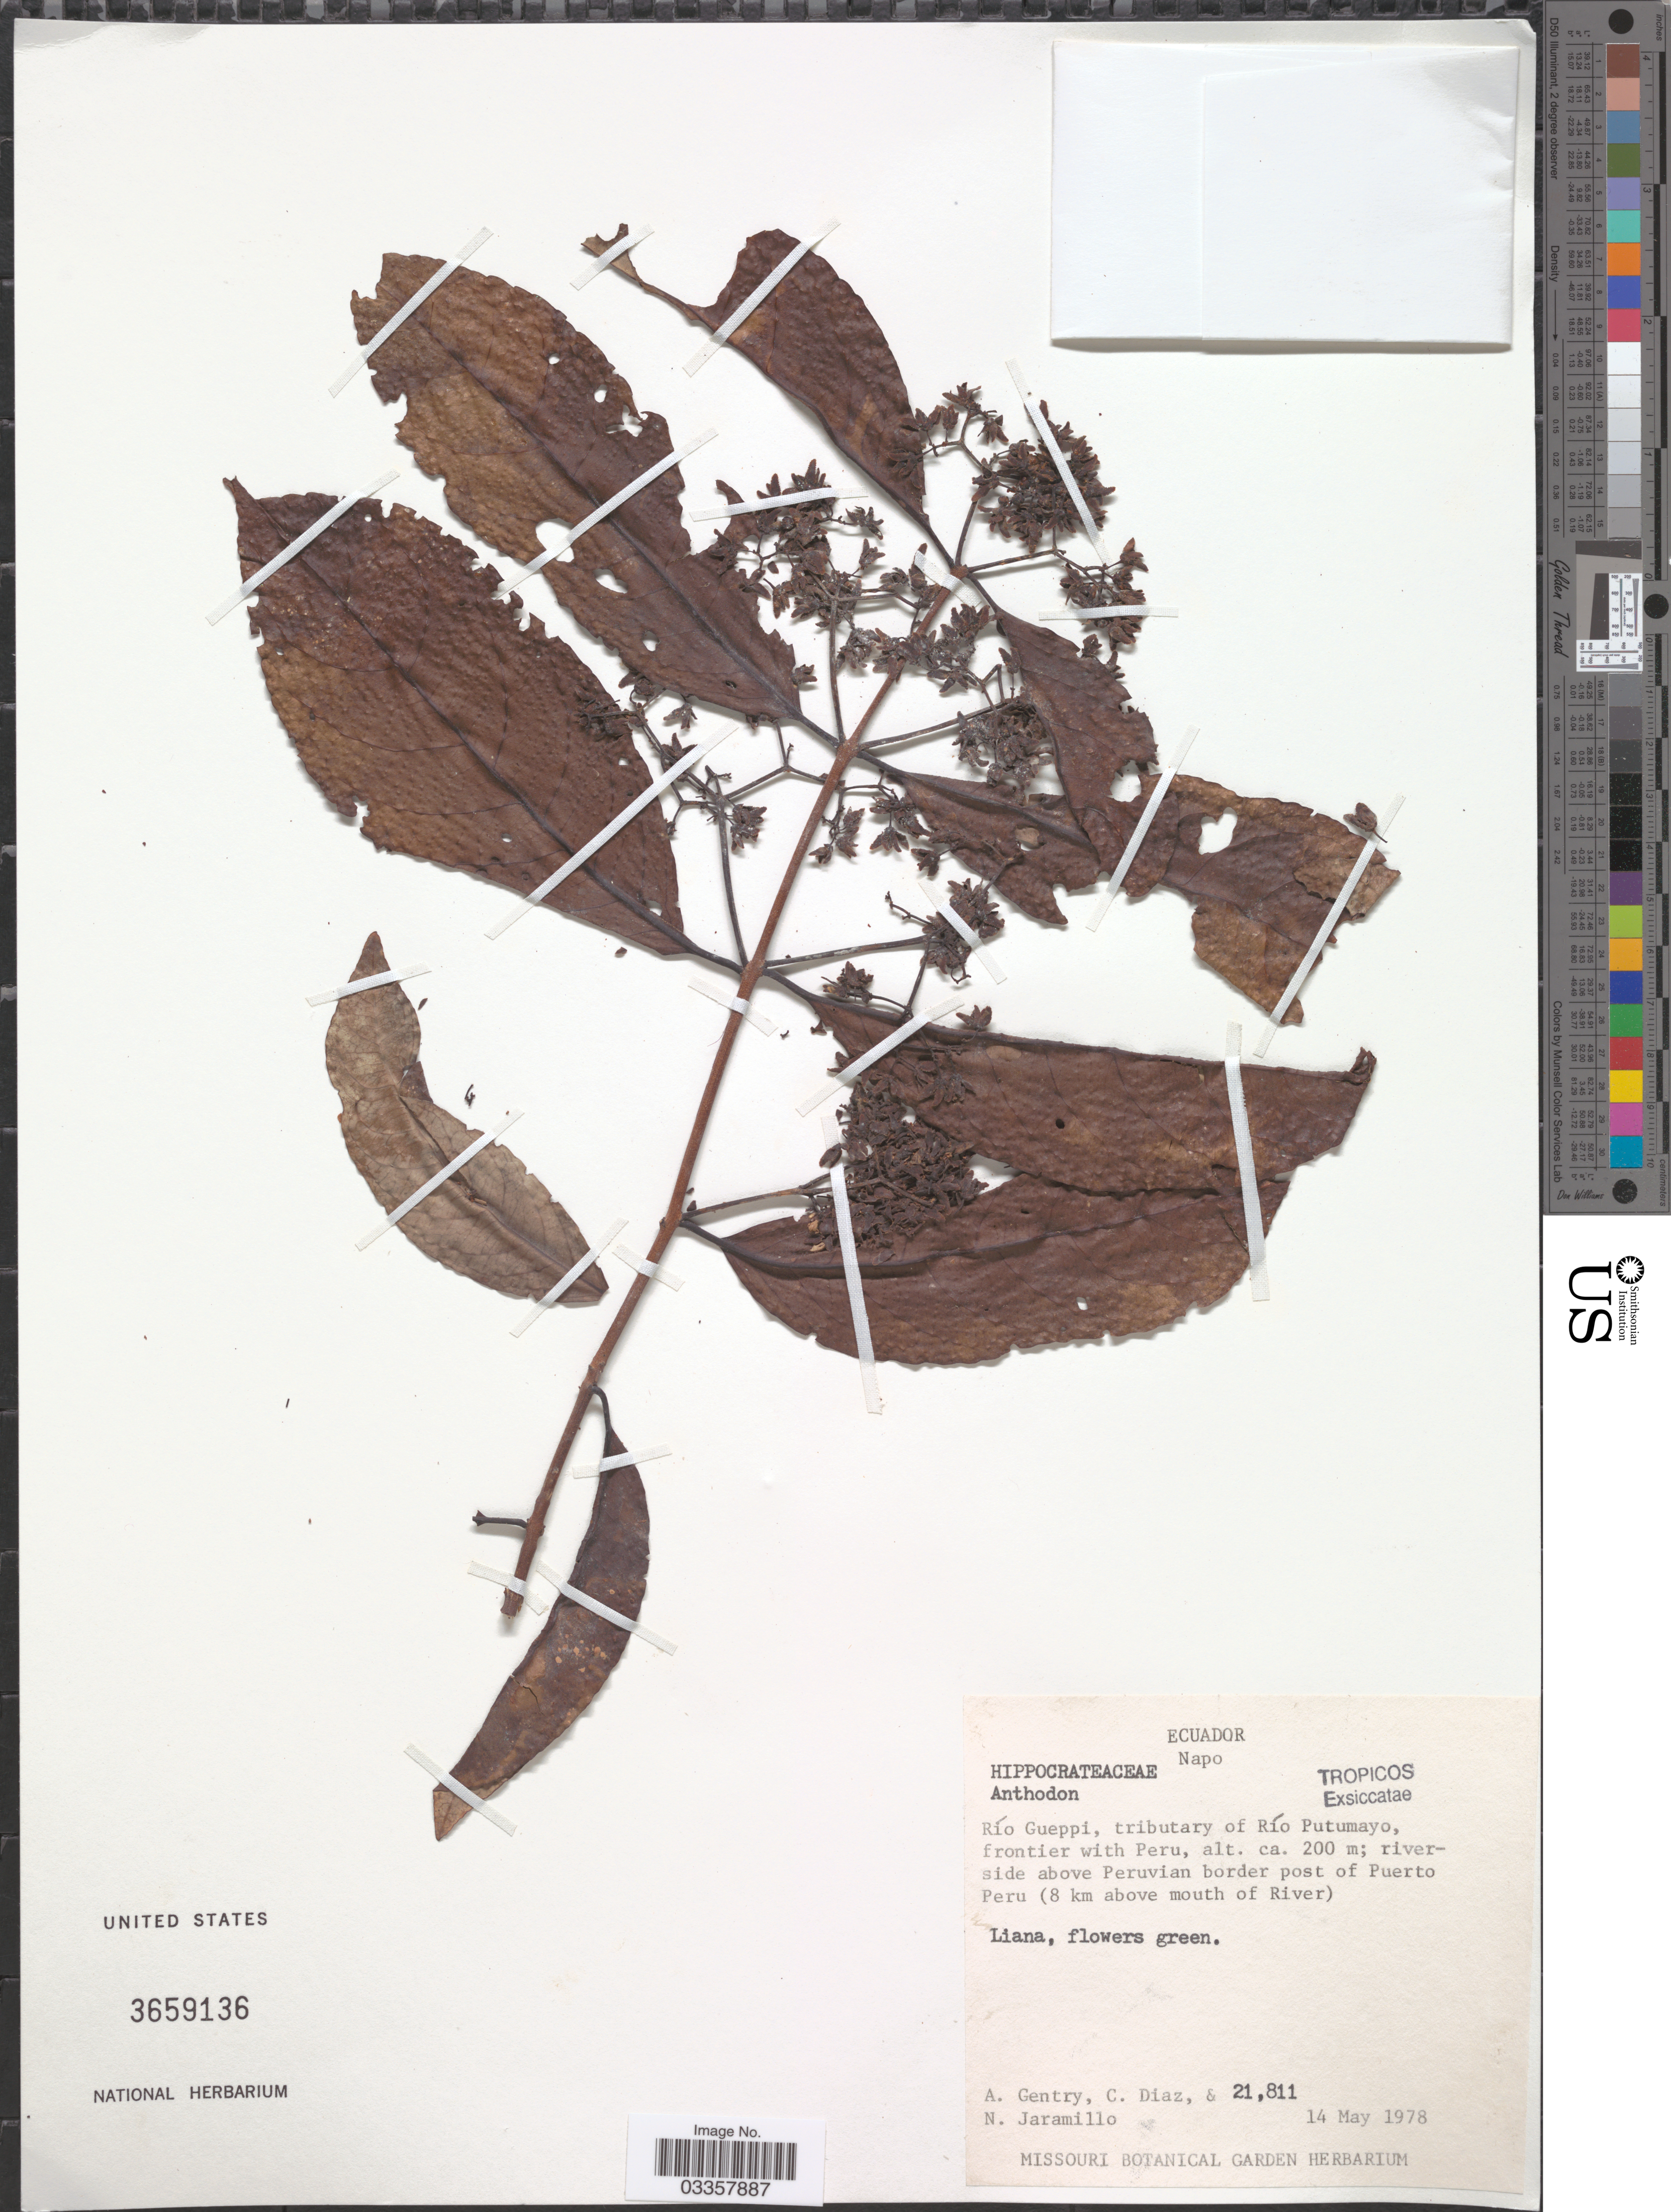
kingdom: Plantae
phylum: Tracheophyta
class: Magnoliopsida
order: Celastrales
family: Celastraceae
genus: Anthodon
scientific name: Anthodon decussatum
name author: Ruiz & Pav.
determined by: Strong, Mark T., (BOT), Smithsonian Institution - National Museum of Natural History (UNITED STATES)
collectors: A. H. Gentry, C. Díaz & N. Jaramillo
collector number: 21811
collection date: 1978-05-14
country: Ecuador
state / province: Napo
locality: Río Gueppi, tributary of Río Putumayo, frontier with Peru; riverside above Peruvian border post of Puerto Peru (8 km above mouth of River).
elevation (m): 200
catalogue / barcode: US 3659136